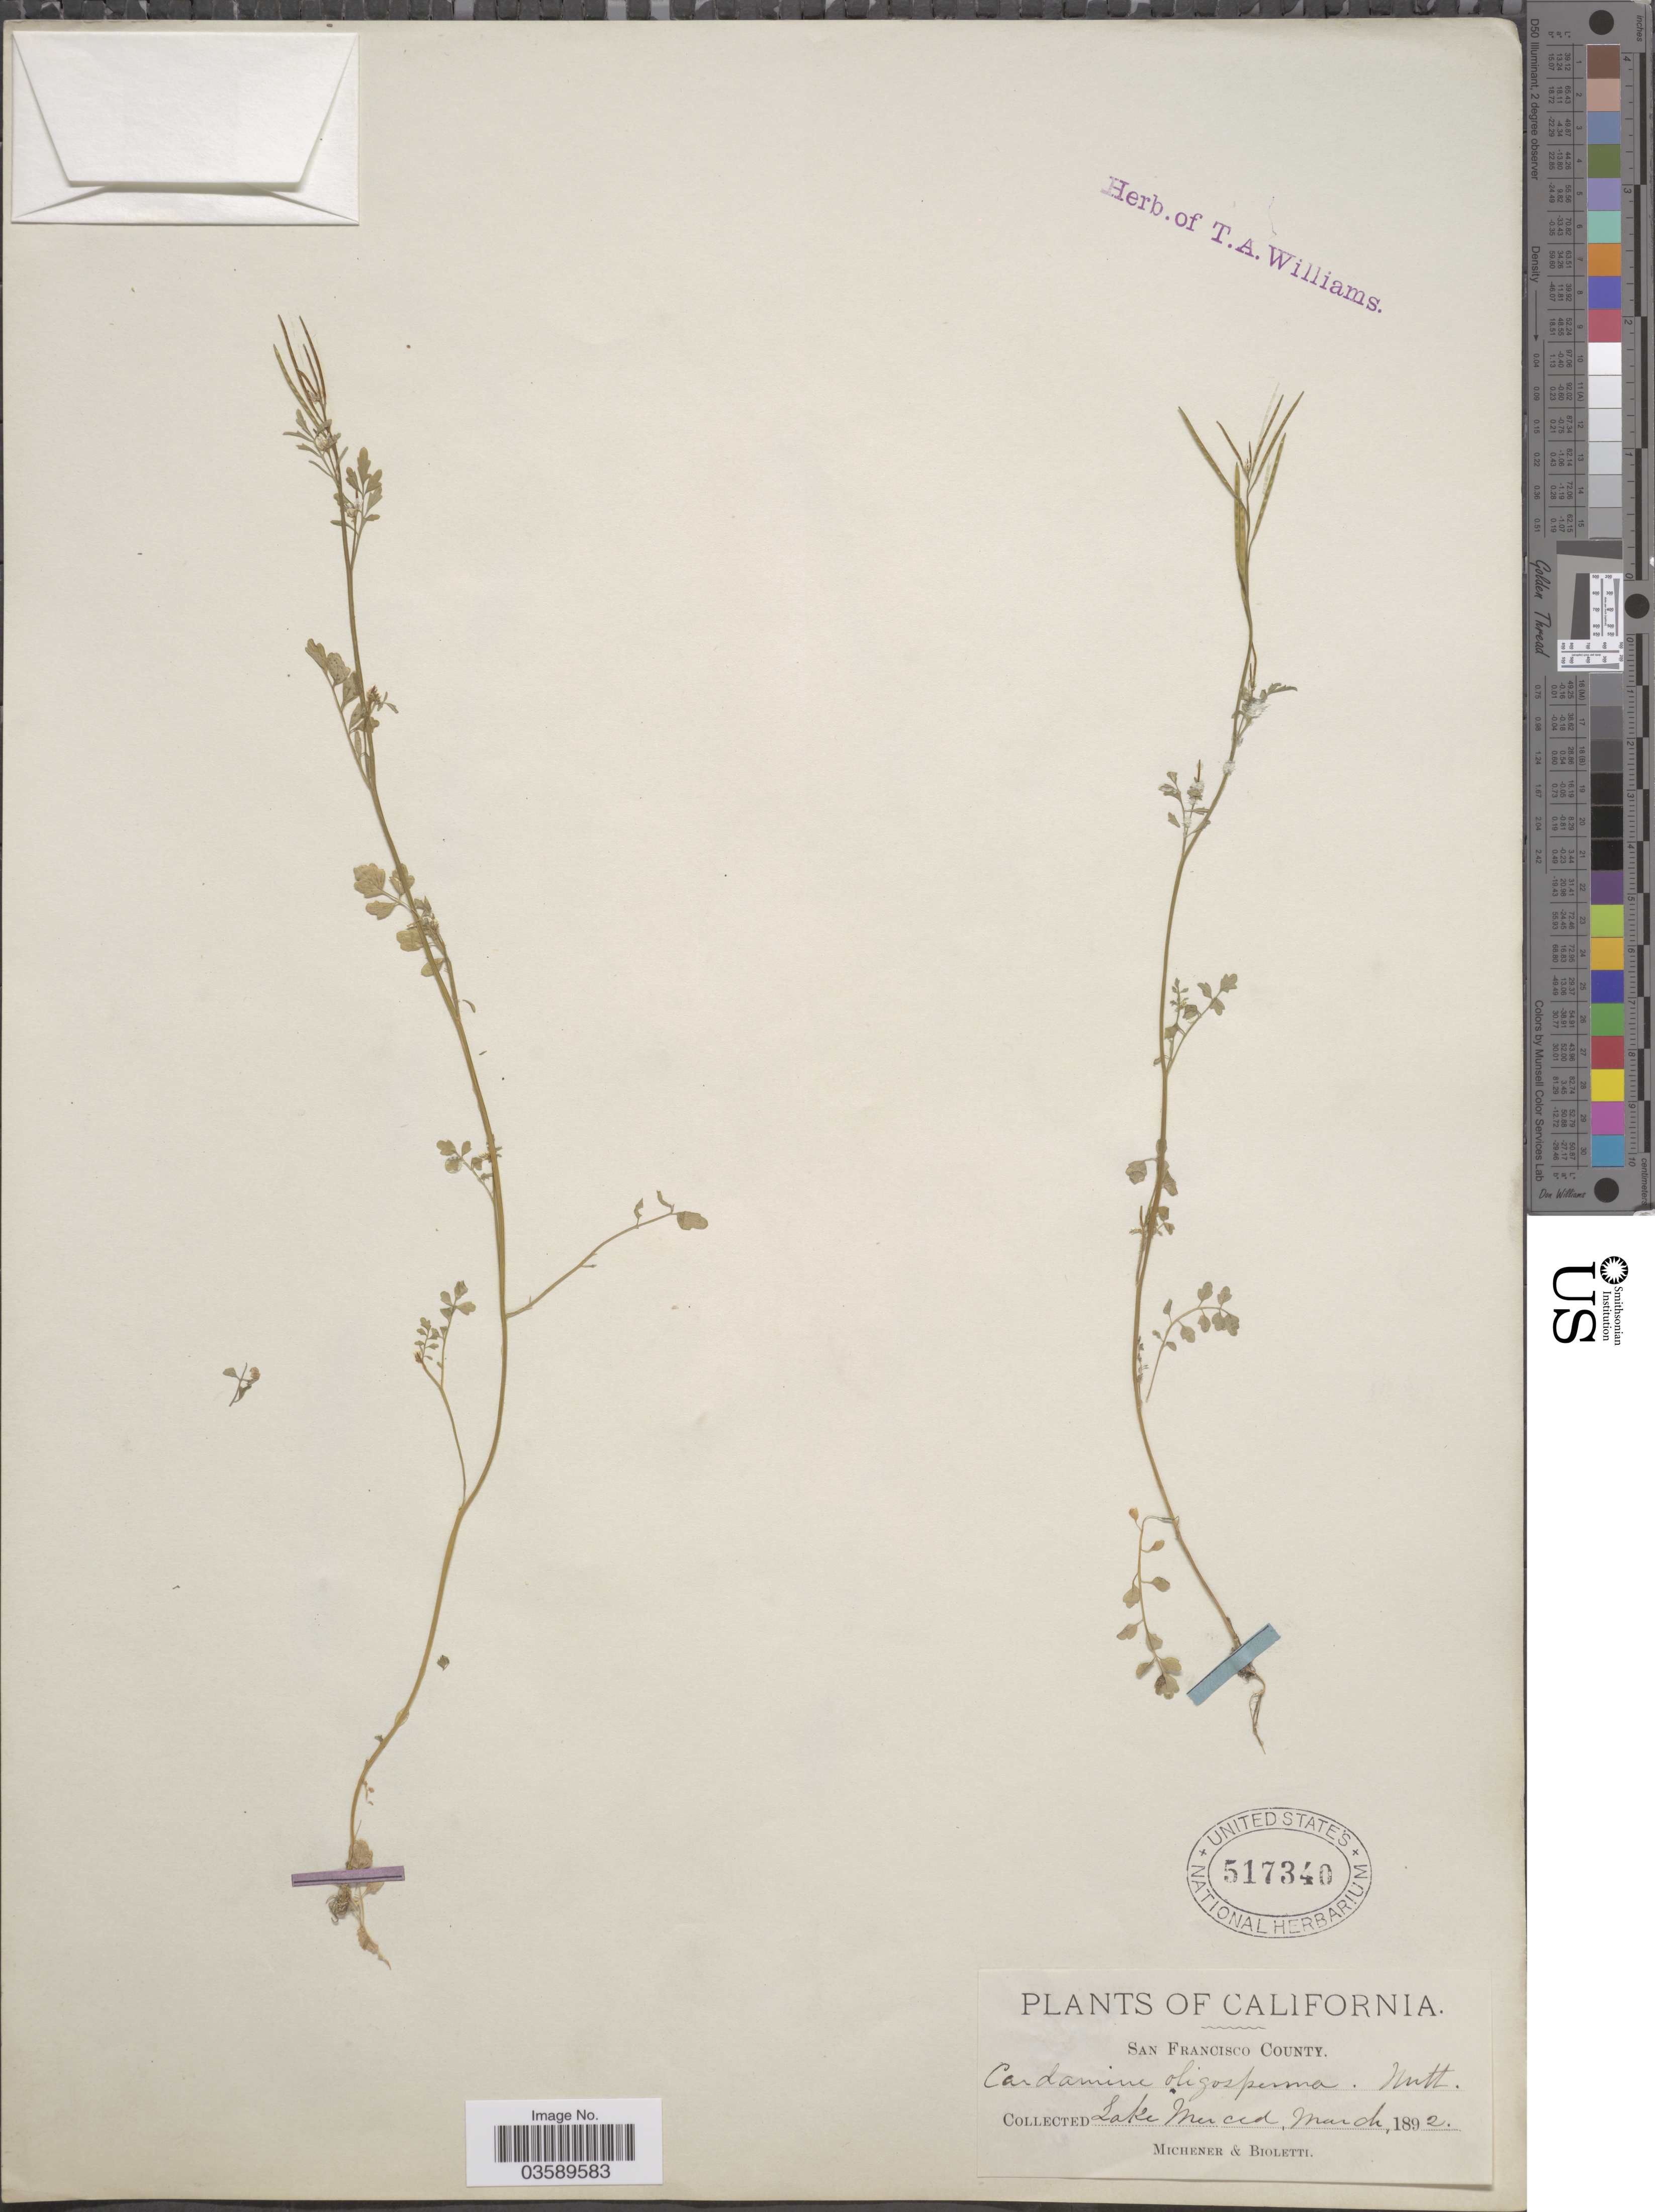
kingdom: Plantae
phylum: Tracheophyta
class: Magnoliopsida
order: Brassicales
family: Brassicaceae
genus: Cardamine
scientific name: Cardamine oligosperma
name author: Nutt.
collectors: -. Michener & -- Bioletti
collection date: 1892-03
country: United States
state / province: California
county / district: San Francisco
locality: San Francisco County. Lake Merced.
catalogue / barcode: US 517340